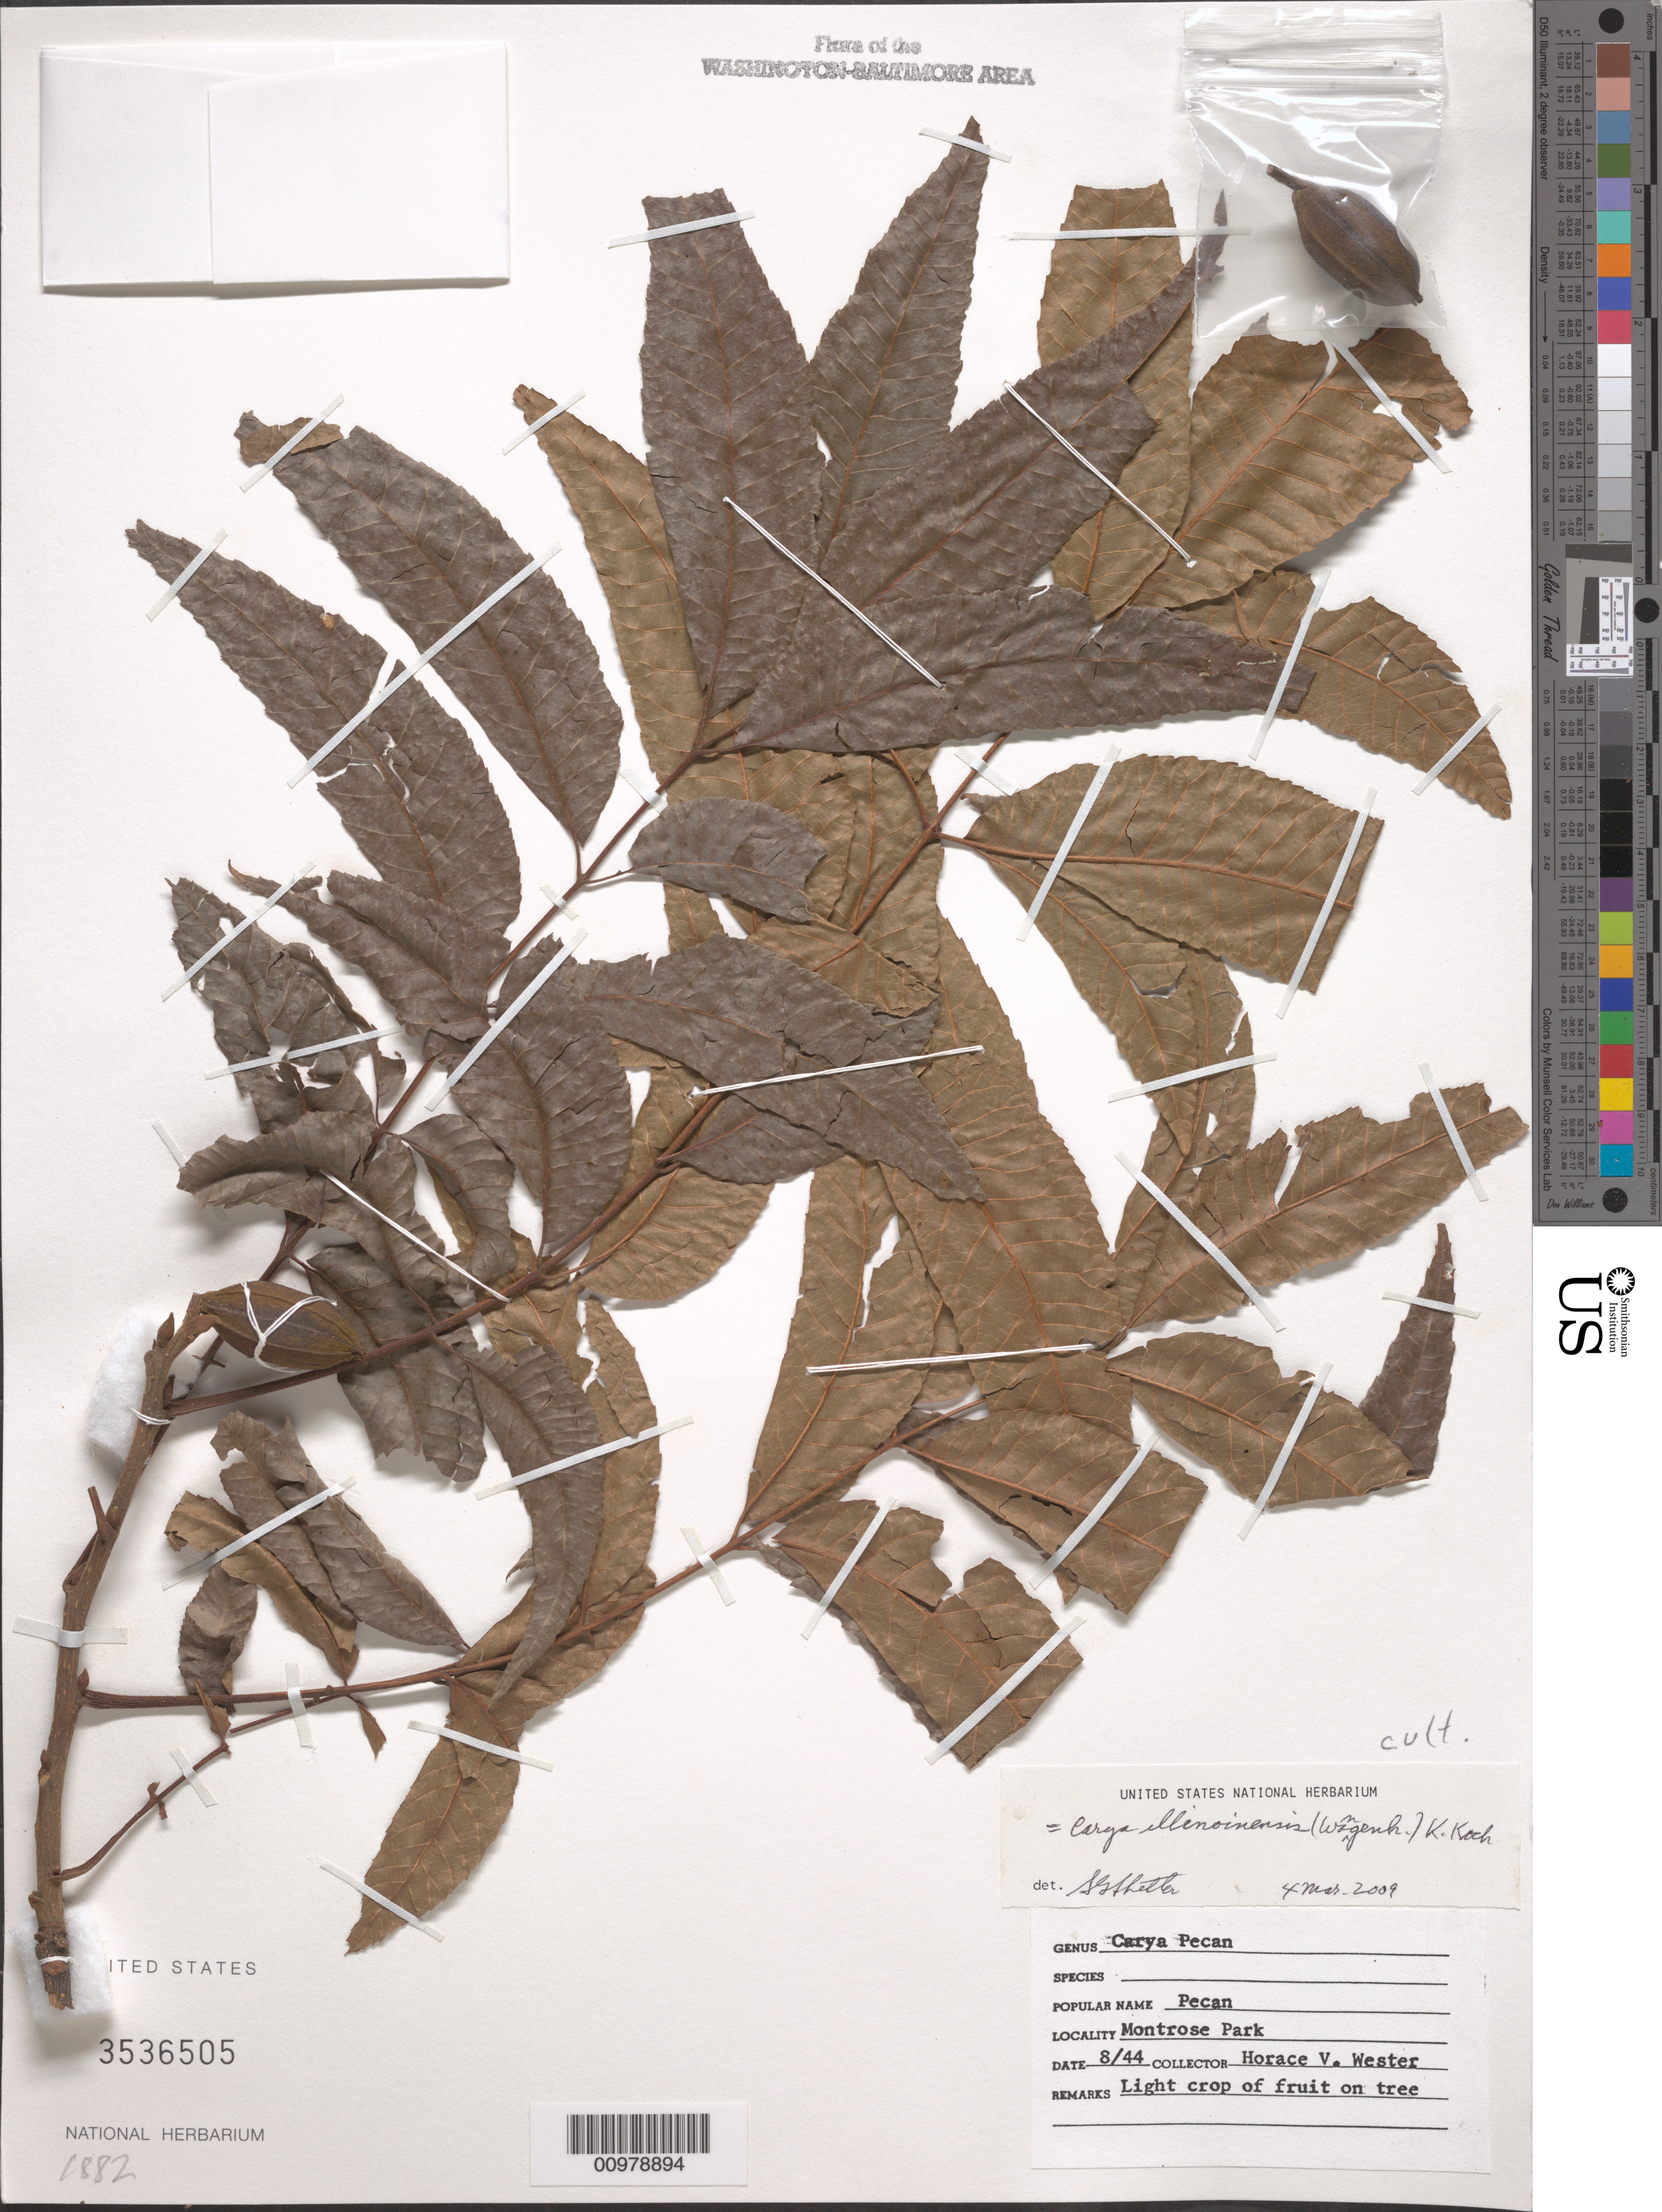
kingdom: Plantae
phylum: Tracheophyta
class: Magnoliopsida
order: Fagales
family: Juglandaceae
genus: Carya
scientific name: Carya illinoinensis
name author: (Wangenh.) K. Koch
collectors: H. Wester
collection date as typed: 8/44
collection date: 1944-08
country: United States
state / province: District of Columbia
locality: Montrose Park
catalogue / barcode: US 3536505